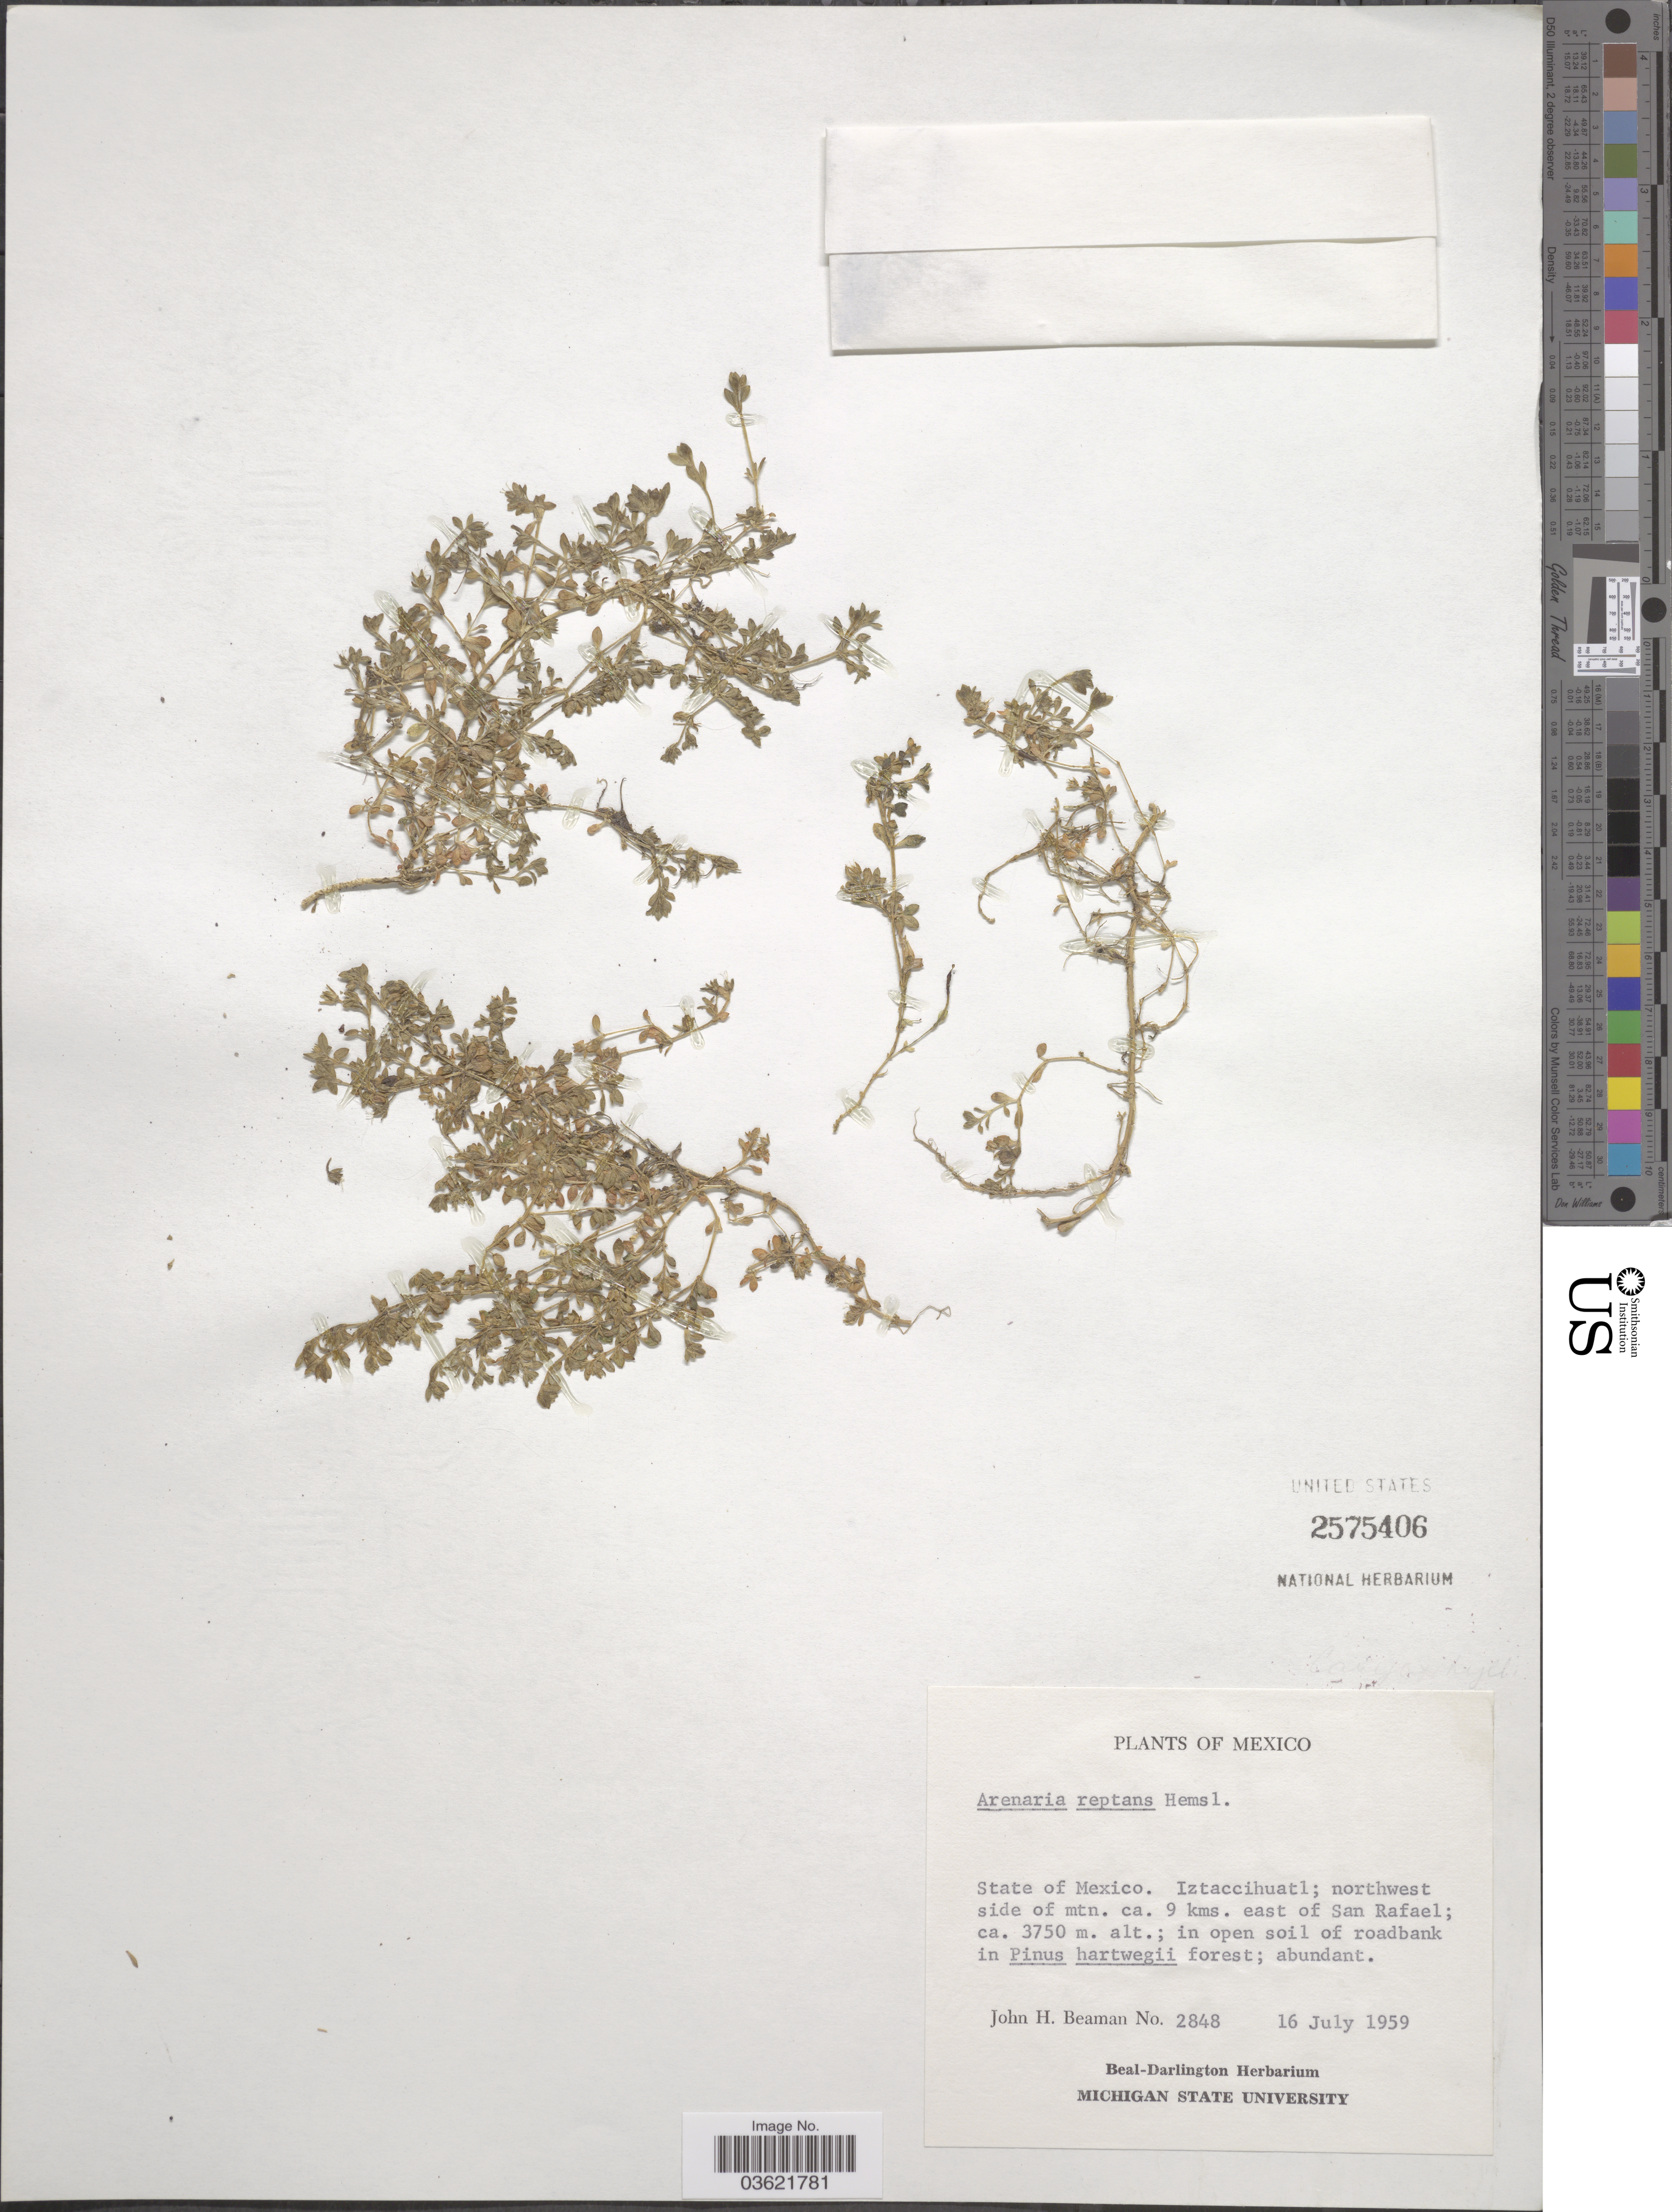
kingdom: Plantae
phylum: Tracheophyta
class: Magnoliopsida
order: Caryophyllales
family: Caryophyllaceae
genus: Arenaria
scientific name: Arenaria reptans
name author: Hemsl.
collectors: J. H. Beaman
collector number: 2848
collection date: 1959-07-16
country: Mexico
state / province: México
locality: Iztaccihuatl; northwest side of mtn. ca. 9 kms. east of San Rafael.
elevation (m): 3750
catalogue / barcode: US 2575406